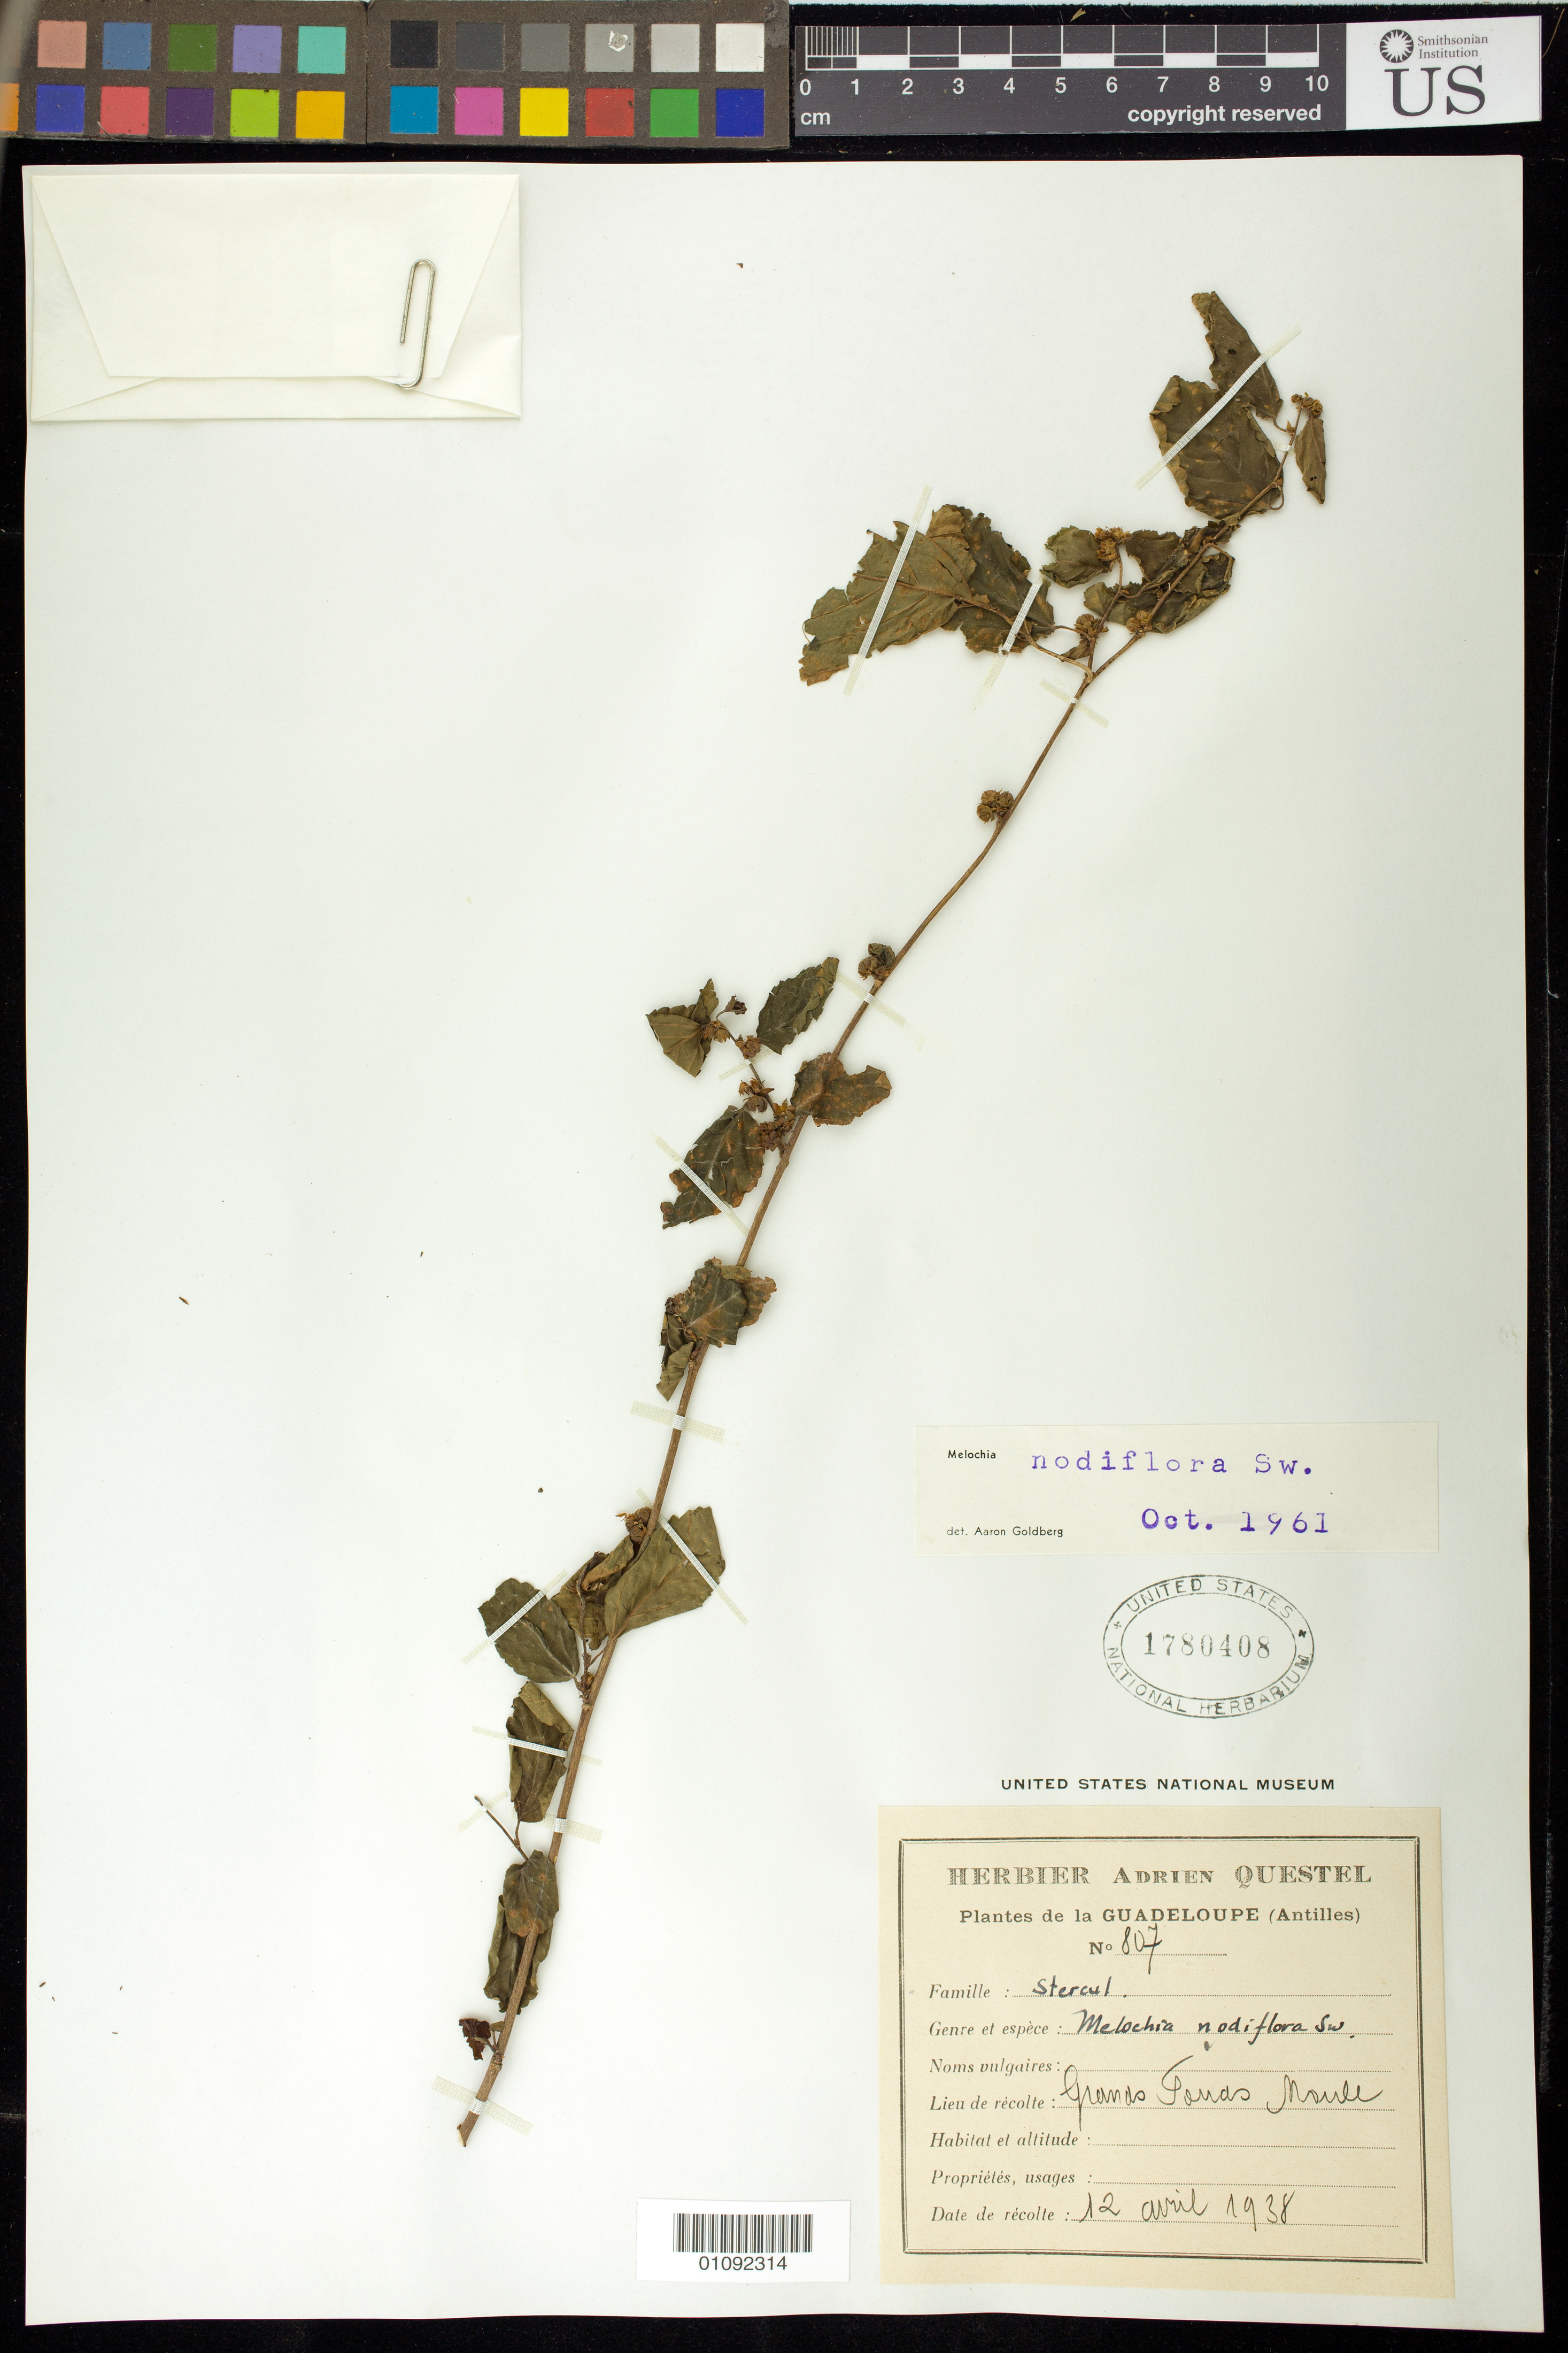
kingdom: Plantae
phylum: Tracheophyta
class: Magnoliopsida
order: Malvales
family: Malvaceae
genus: Melochia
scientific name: Melochia nodiflora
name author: Sw.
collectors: A. Questel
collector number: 807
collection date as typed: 12 Apr 1938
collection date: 1938-04-12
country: Guadeloupe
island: Grande Terre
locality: Grands (Ponds) Moule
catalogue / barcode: US 1780408